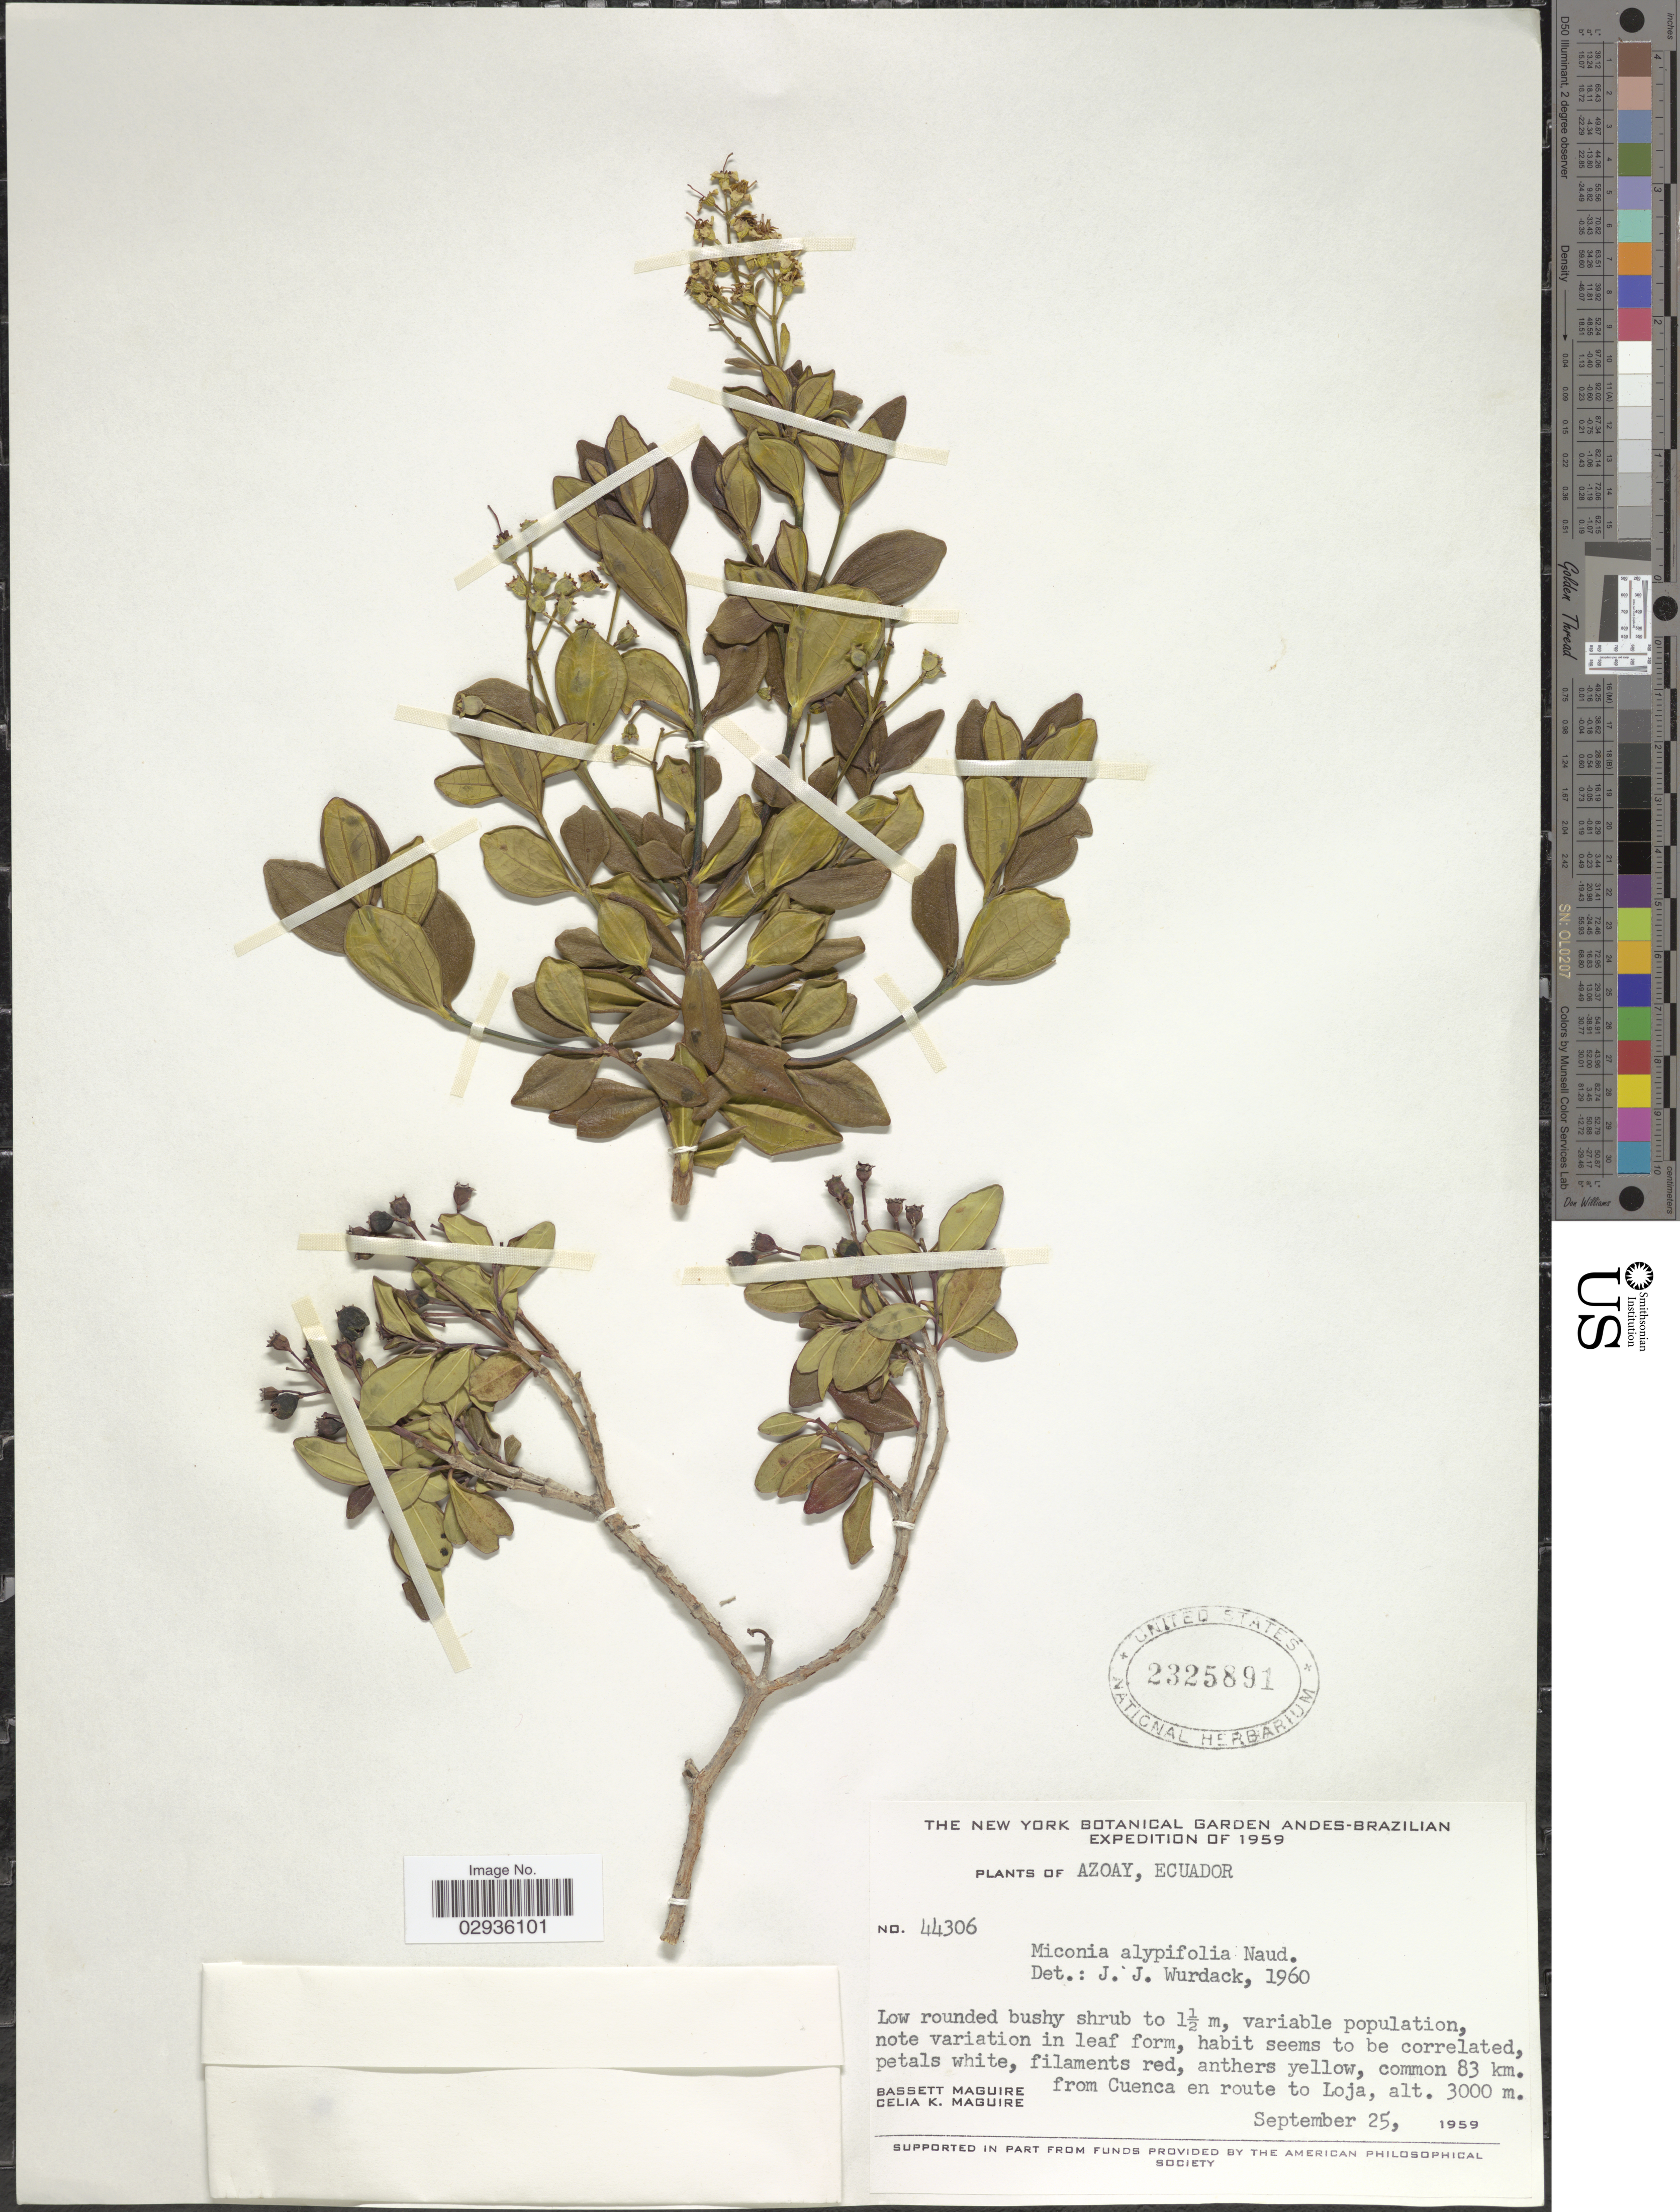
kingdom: Plantae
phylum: Tracheophyta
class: Magnoliopsida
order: Myrtales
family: Melastomataceae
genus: Miconia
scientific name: Miconia alypifolia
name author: Naudin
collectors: B. Maguire & C. K. Maguire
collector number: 44306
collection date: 1959-09-25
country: Ecuador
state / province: Azuay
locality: Azoay. common 83 km. from Cuenca en route to Loja.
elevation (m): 3000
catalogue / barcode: US 2325891